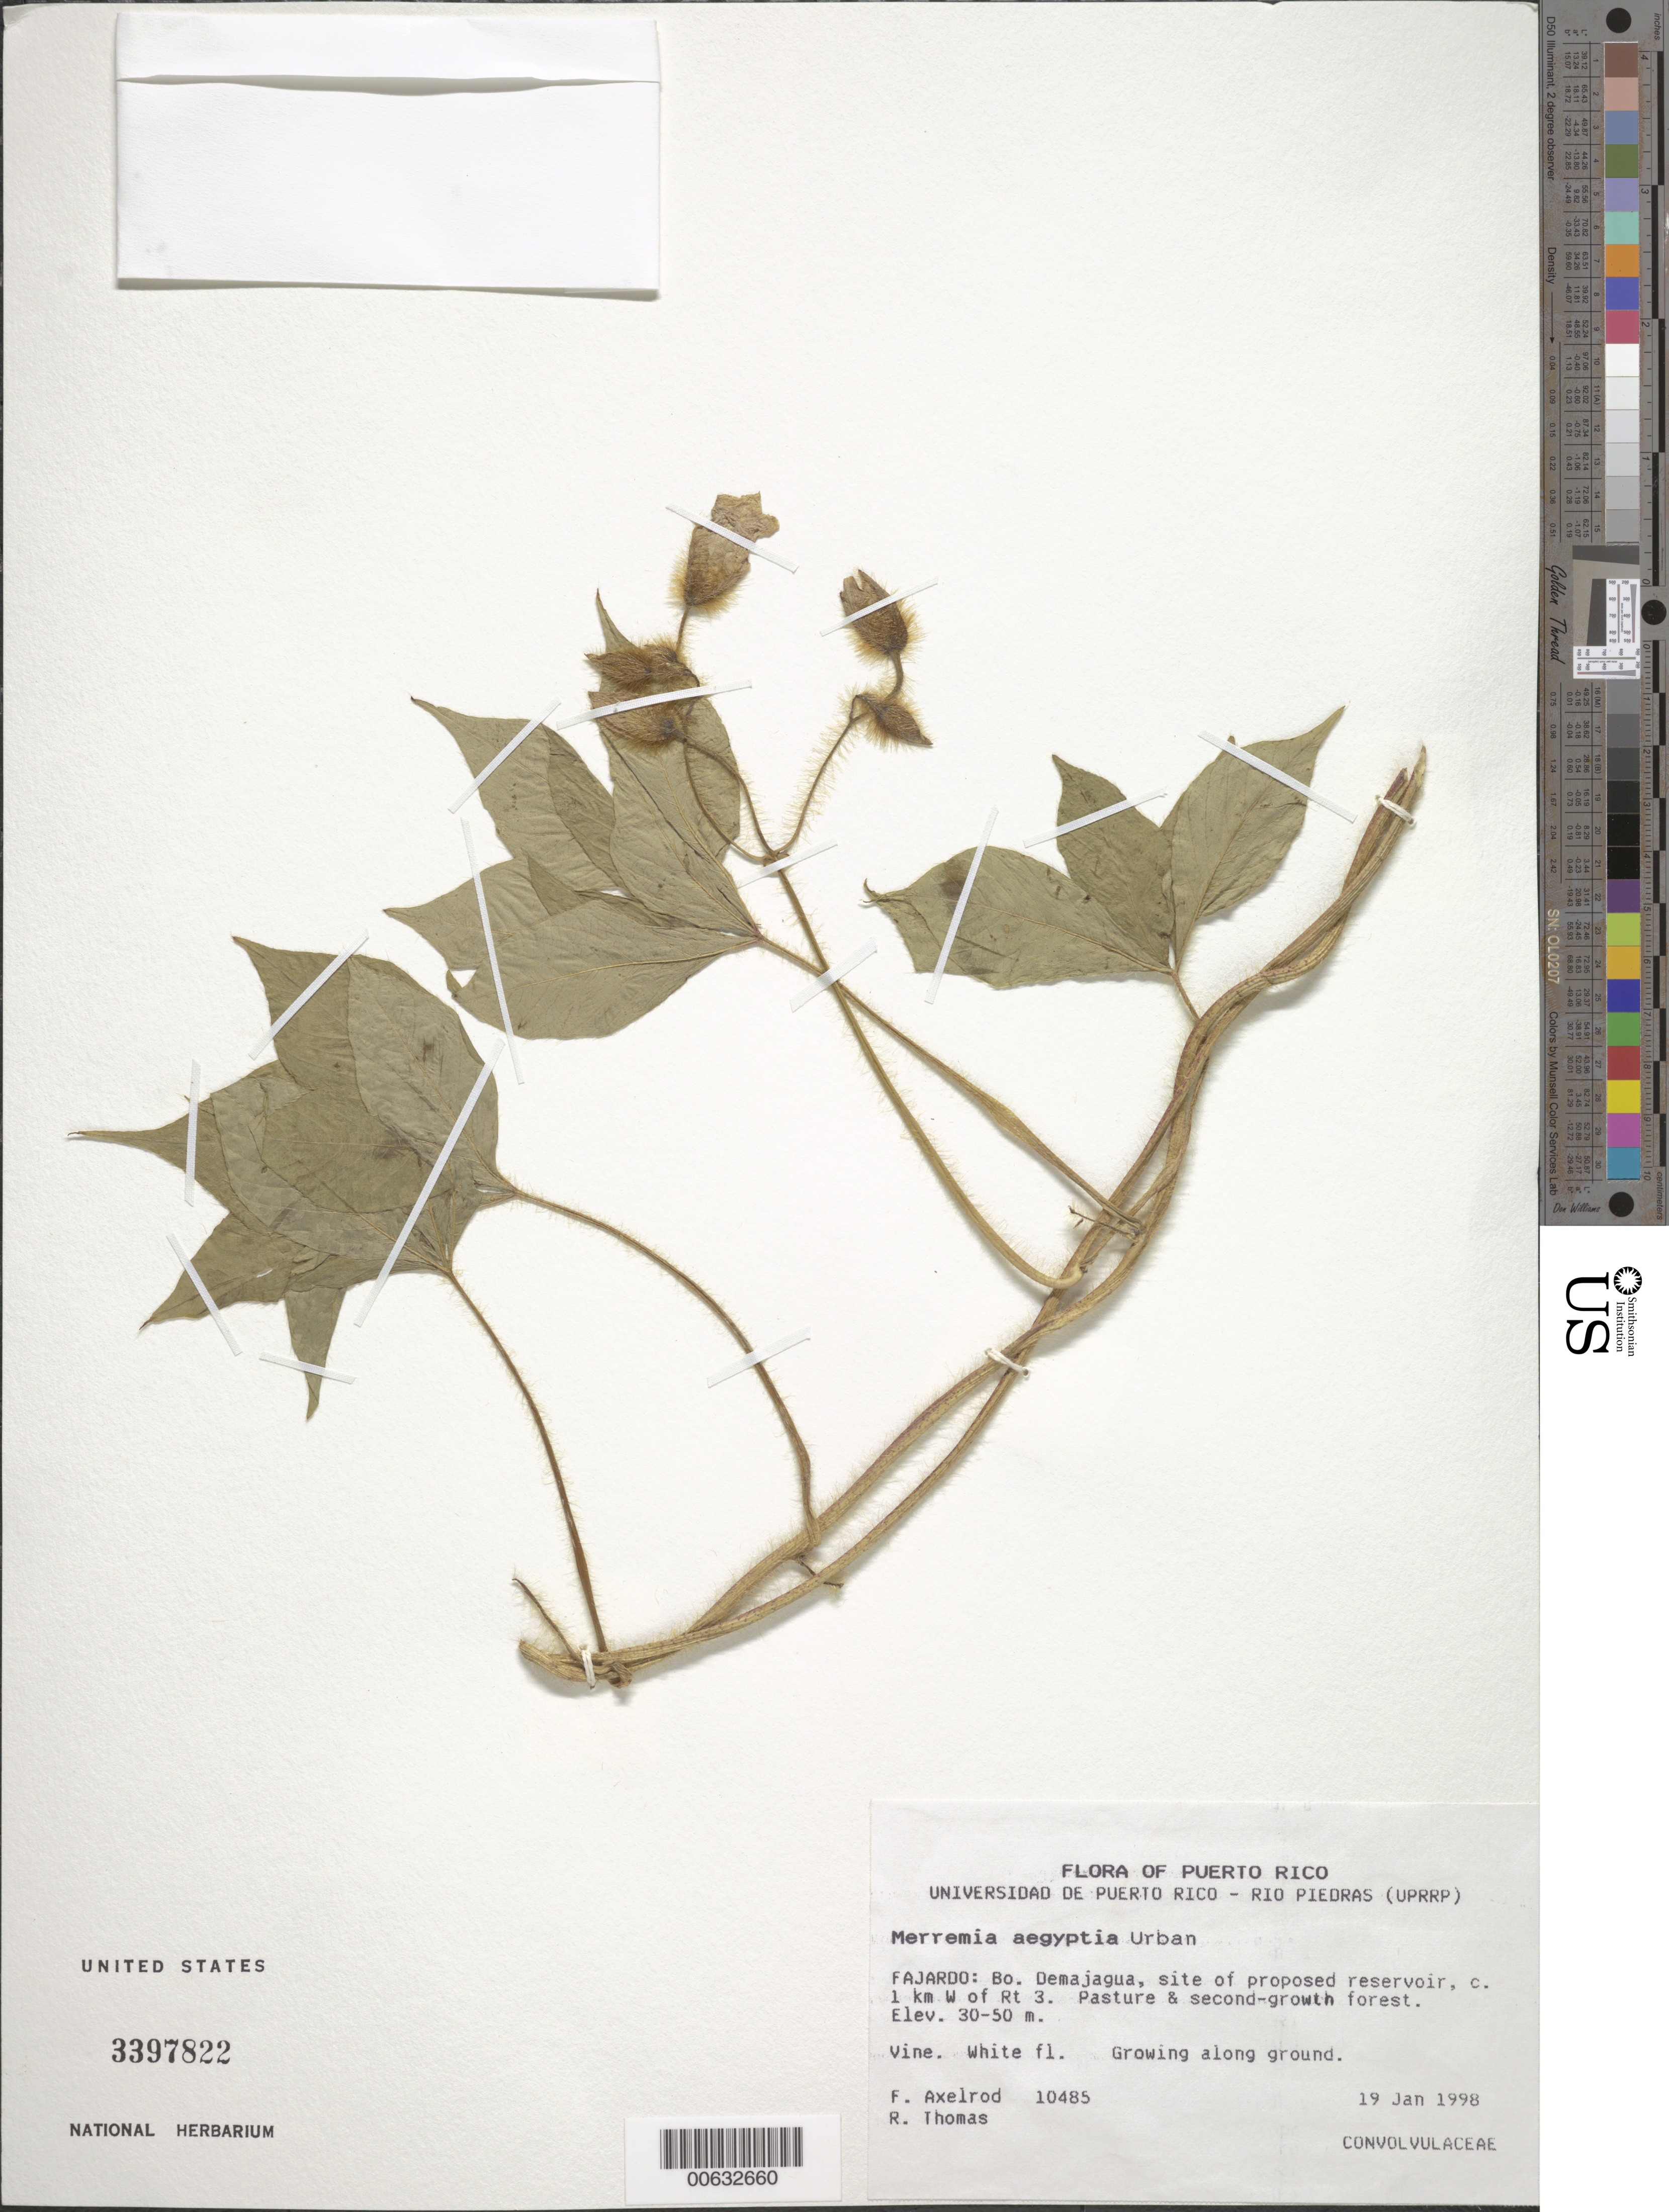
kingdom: Plantae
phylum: Tracheophyta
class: Magnoliopsida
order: Solanales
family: Convolvulaceae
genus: Distimake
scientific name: Distimake aegyptius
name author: (L.) A. R. Simões & Staples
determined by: Strong, Mark T., (BOT), Smithsonian Institution - National Museum of Natural History (UNITED STATES)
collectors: F. S. Axelrod & R. Thomas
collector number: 10485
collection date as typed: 19 Jan 1998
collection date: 1998-01-19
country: Puerto Rico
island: Greater Antilles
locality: Fajardo: Bo. Demajagua, site of proposed reservoir, ca. 1 km W of Rt 3.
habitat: Pasture and second growth forest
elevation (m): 30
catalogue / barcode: US 3397822